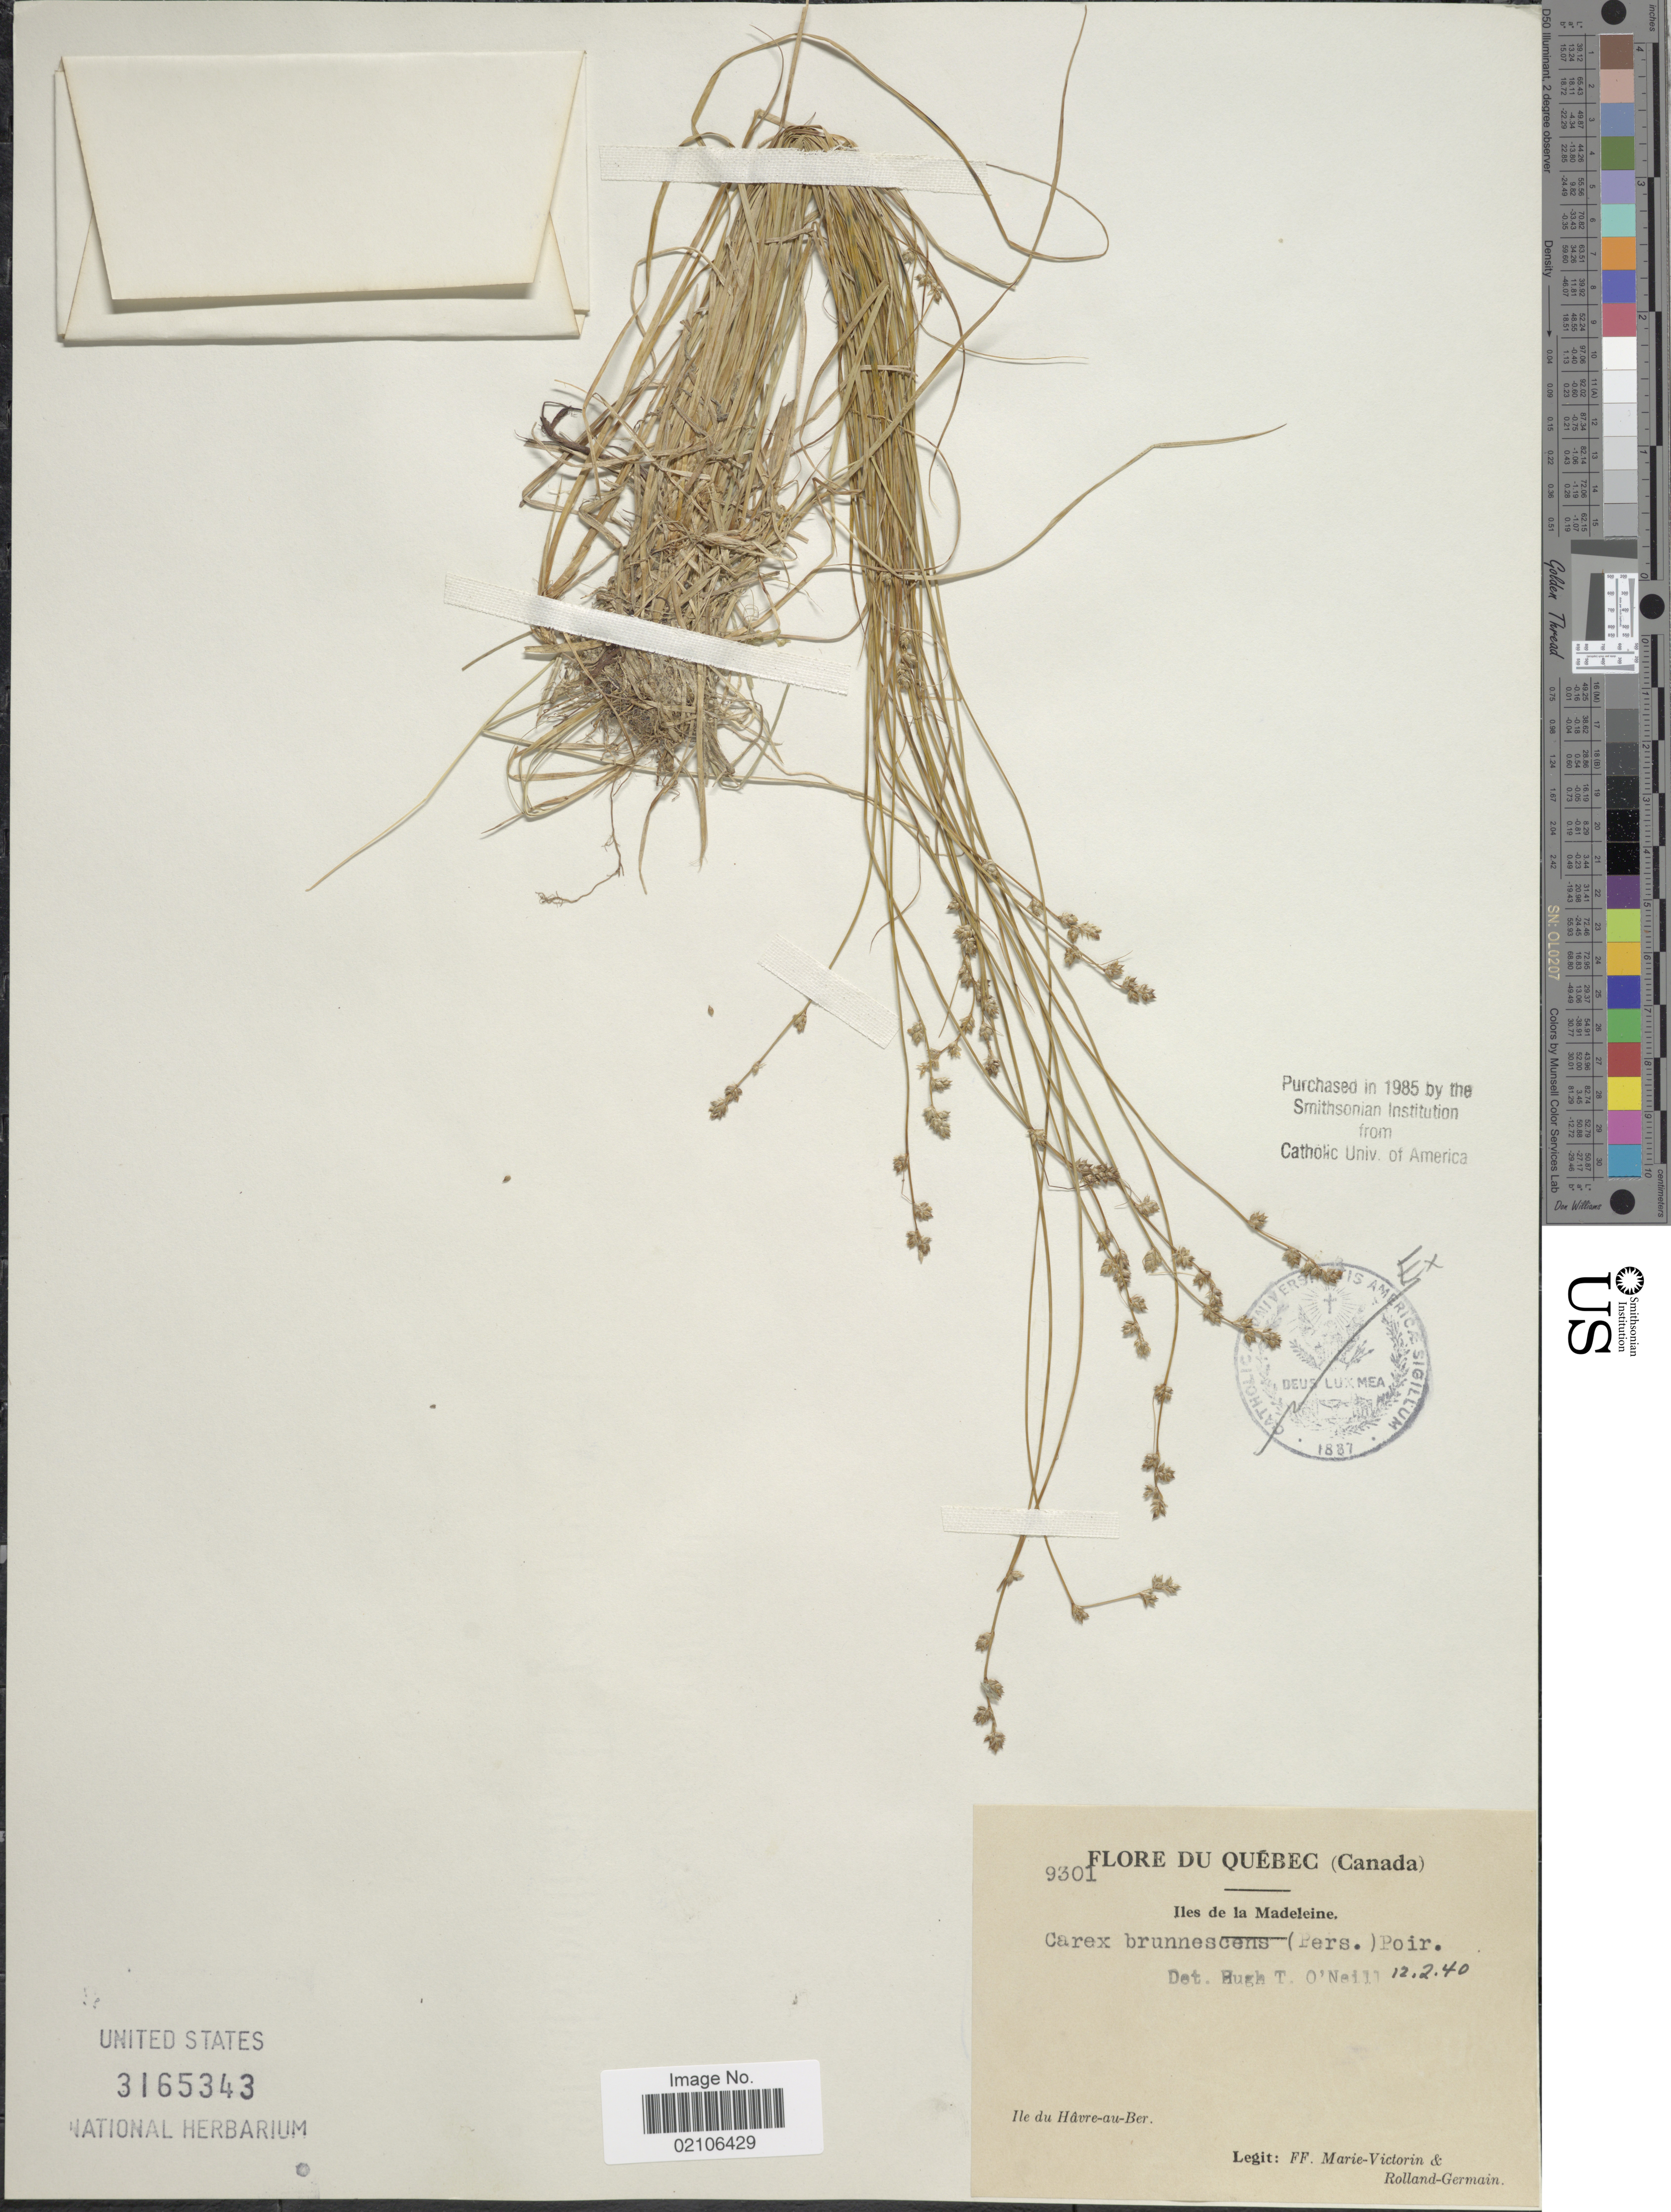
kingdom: Plantae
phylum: Tracheophyta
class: Liliopsida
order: Poales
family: Cyperaceae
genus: Carex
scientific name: Carex brunnescens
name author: (Pers.) Poir.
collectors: F. Marie-Victorin & Rolland-Germain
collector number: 9301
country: Canada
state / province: Quebec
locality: Iles de la Madeleine, Ile du Havre-au-Ber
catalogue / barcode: US 3165343